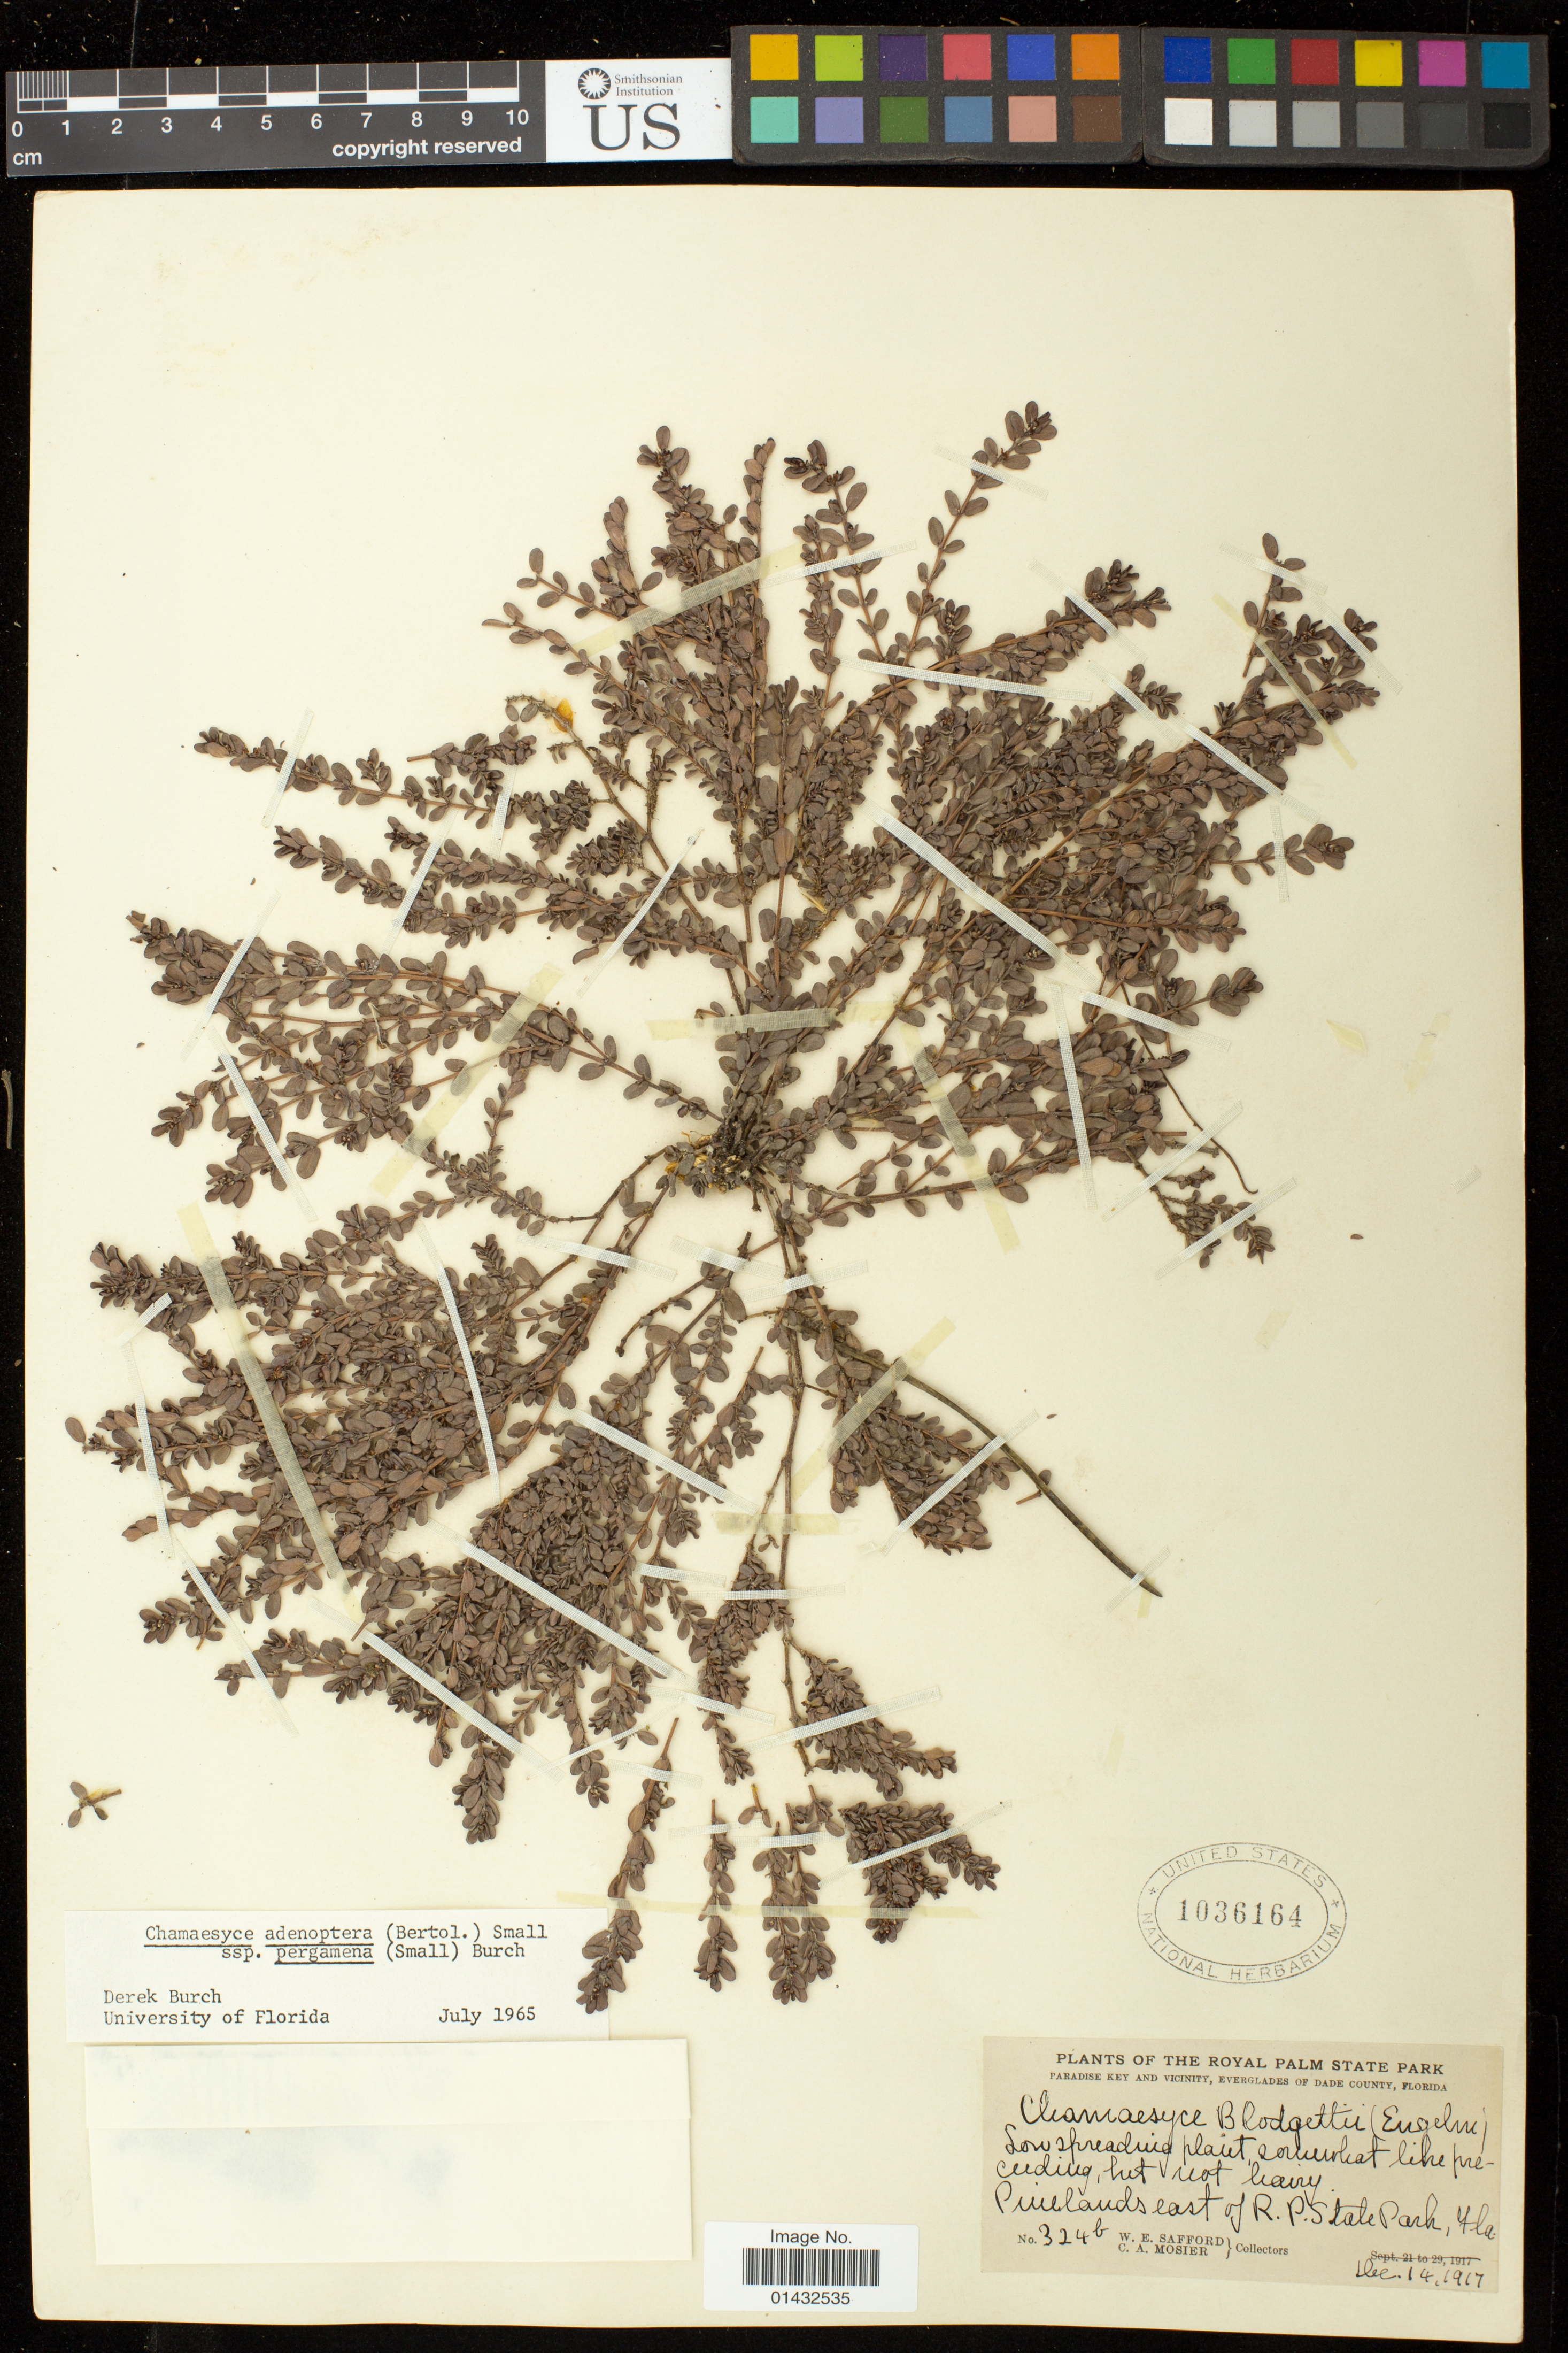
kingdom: Plantae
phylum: Tracheophyta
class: Magnoliopsida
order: Malpighiales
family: Euphorbiaceae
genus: Euphorbia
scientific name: Euphorbia adenoptera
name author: Bertol.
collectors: W. E. Safford & C. A. Mosier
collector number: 324b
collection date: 1917-12-14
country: United States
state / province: Florida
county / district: Miami-Dade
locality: Royal Palm State Park; Paradise Key and vicinity; Pinelands east of R.P. State Park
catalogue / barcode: US 1036164